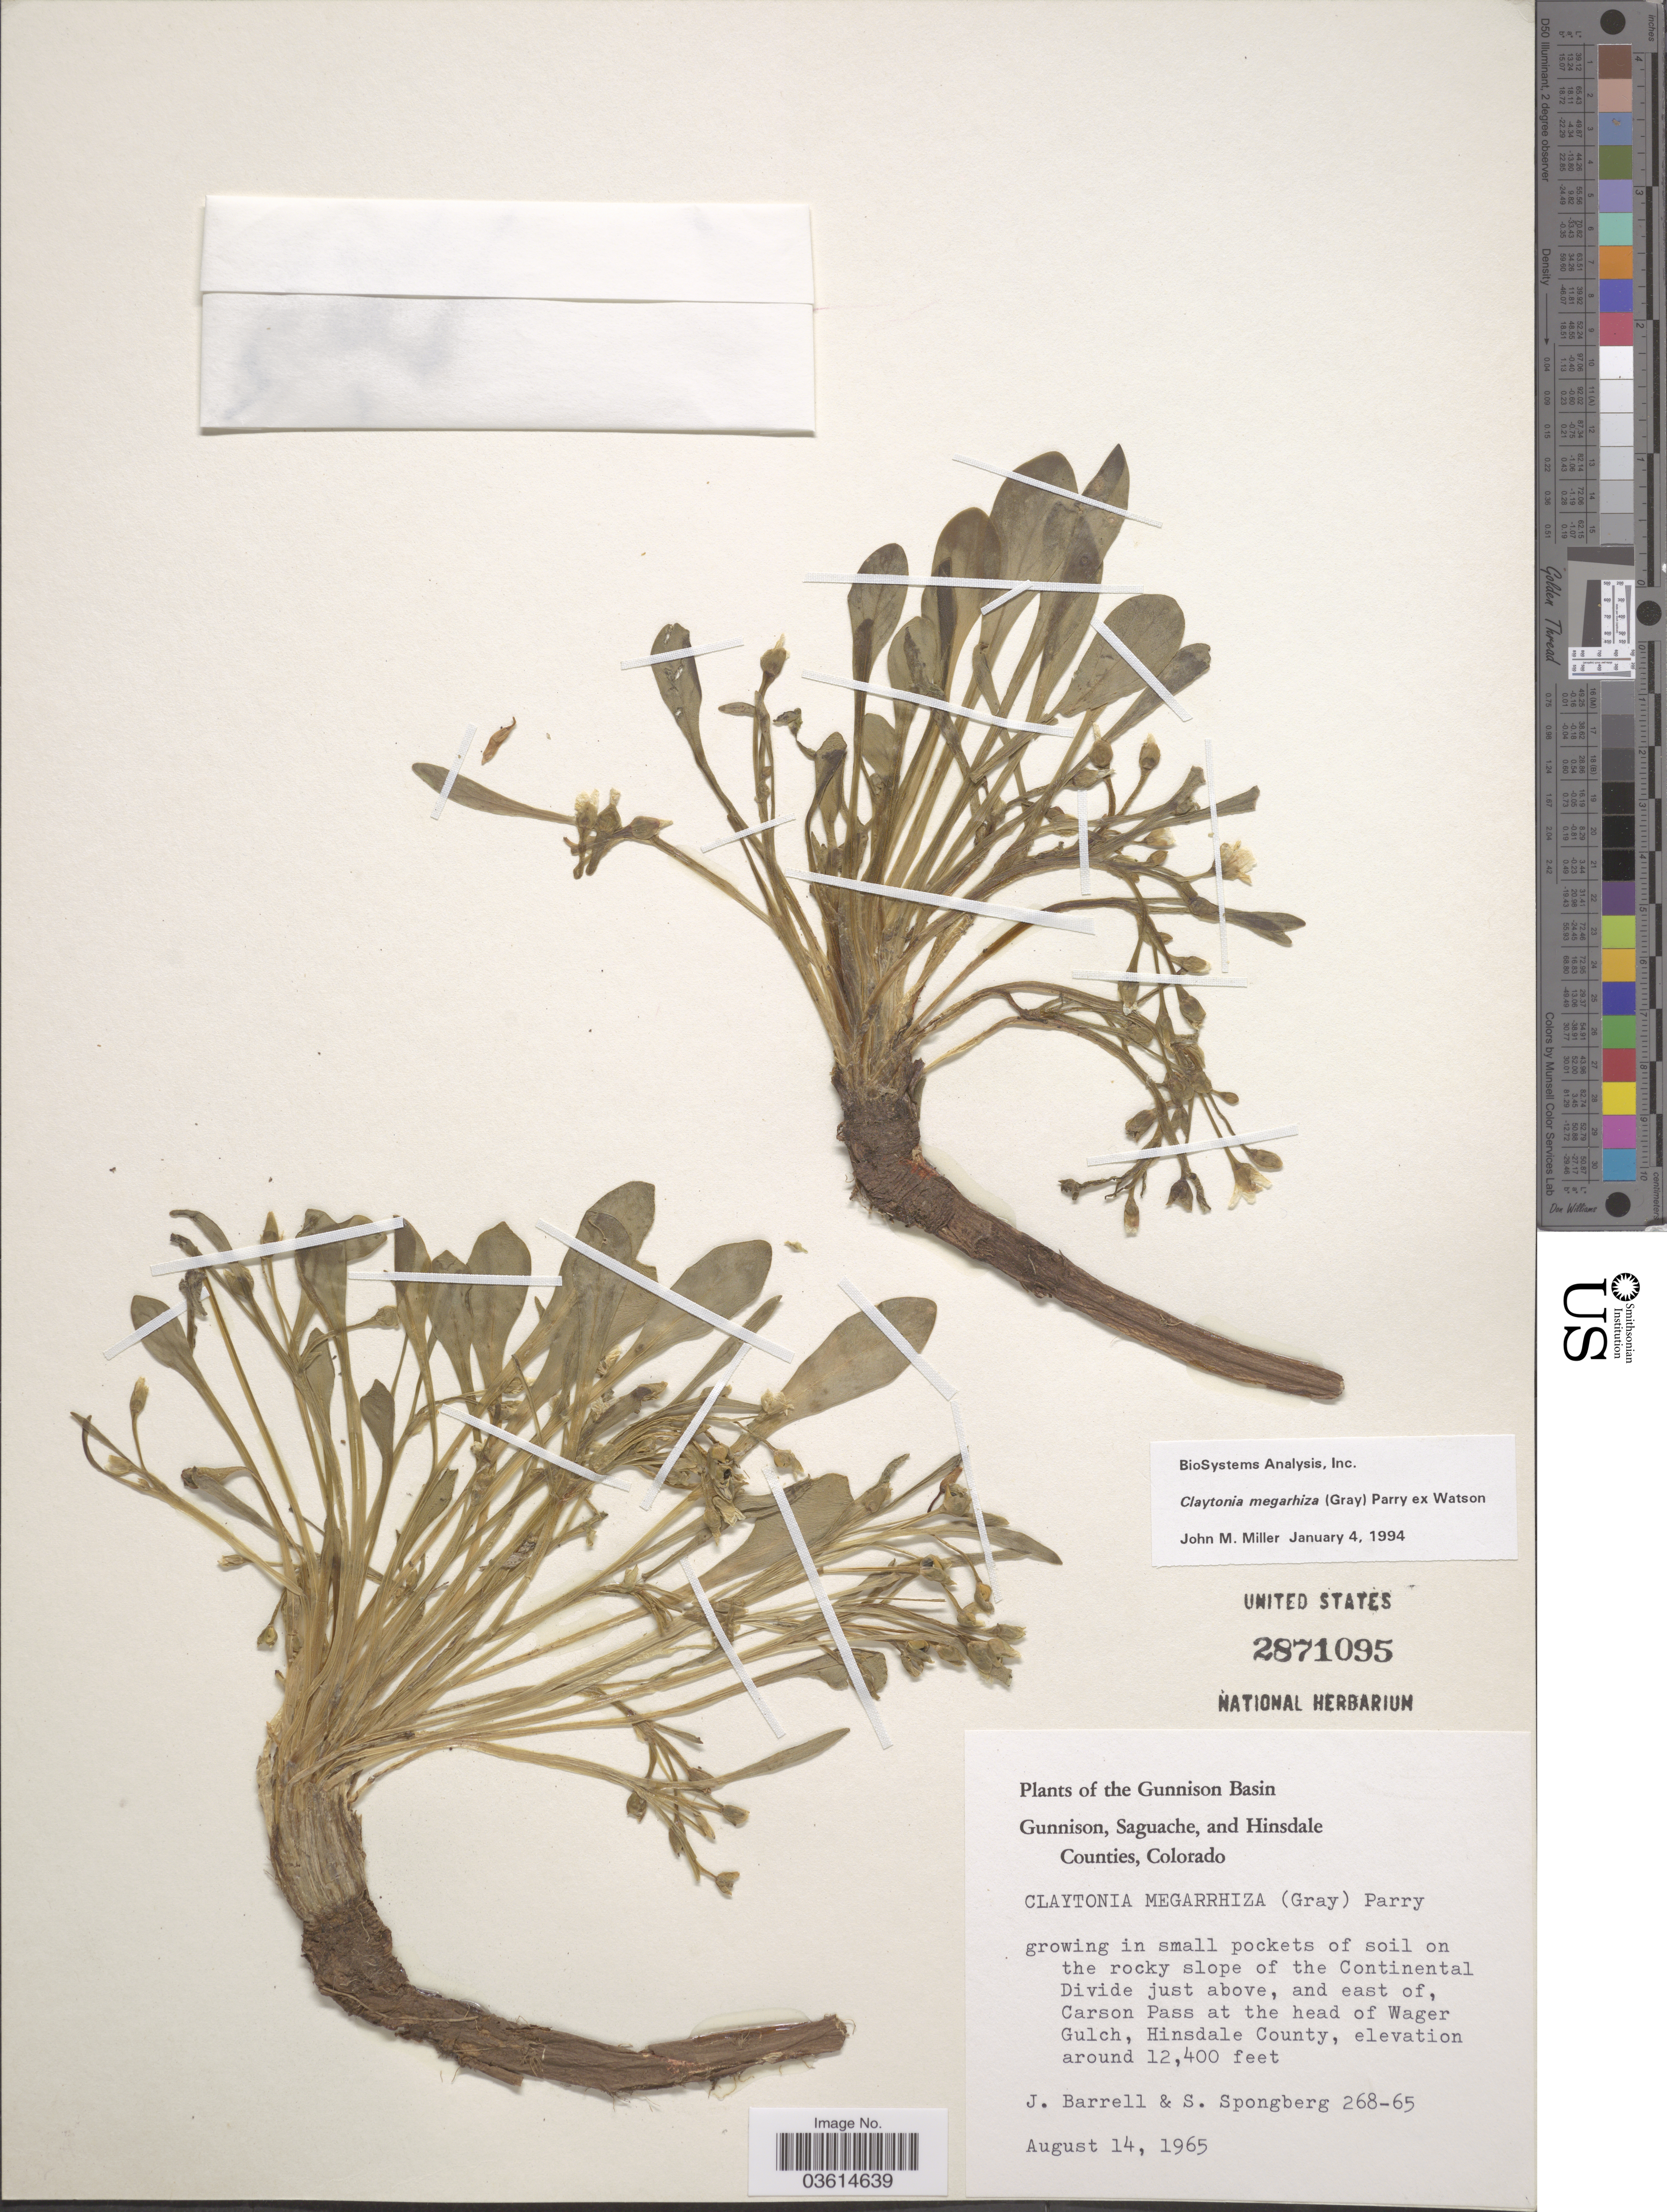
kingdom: Plantae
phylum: Tracheophyta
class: Magnoliopsida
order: Caryophyllales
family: Montiaceae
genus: Claytonia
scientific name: Claytonia megarhiza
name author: (A. Gray) Parry ex S. Watson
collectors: J. Barrell & S. A.Spongberg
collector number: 268-65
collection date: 1965-08-14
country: United States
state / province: Colorado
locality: The Gunnison Basin. Rocky slope of the Continental Divide just above, and east of, Carson Pass at the head of Wager Gulch, Hinsdale County.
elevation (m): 3780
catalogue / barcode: US 2871095